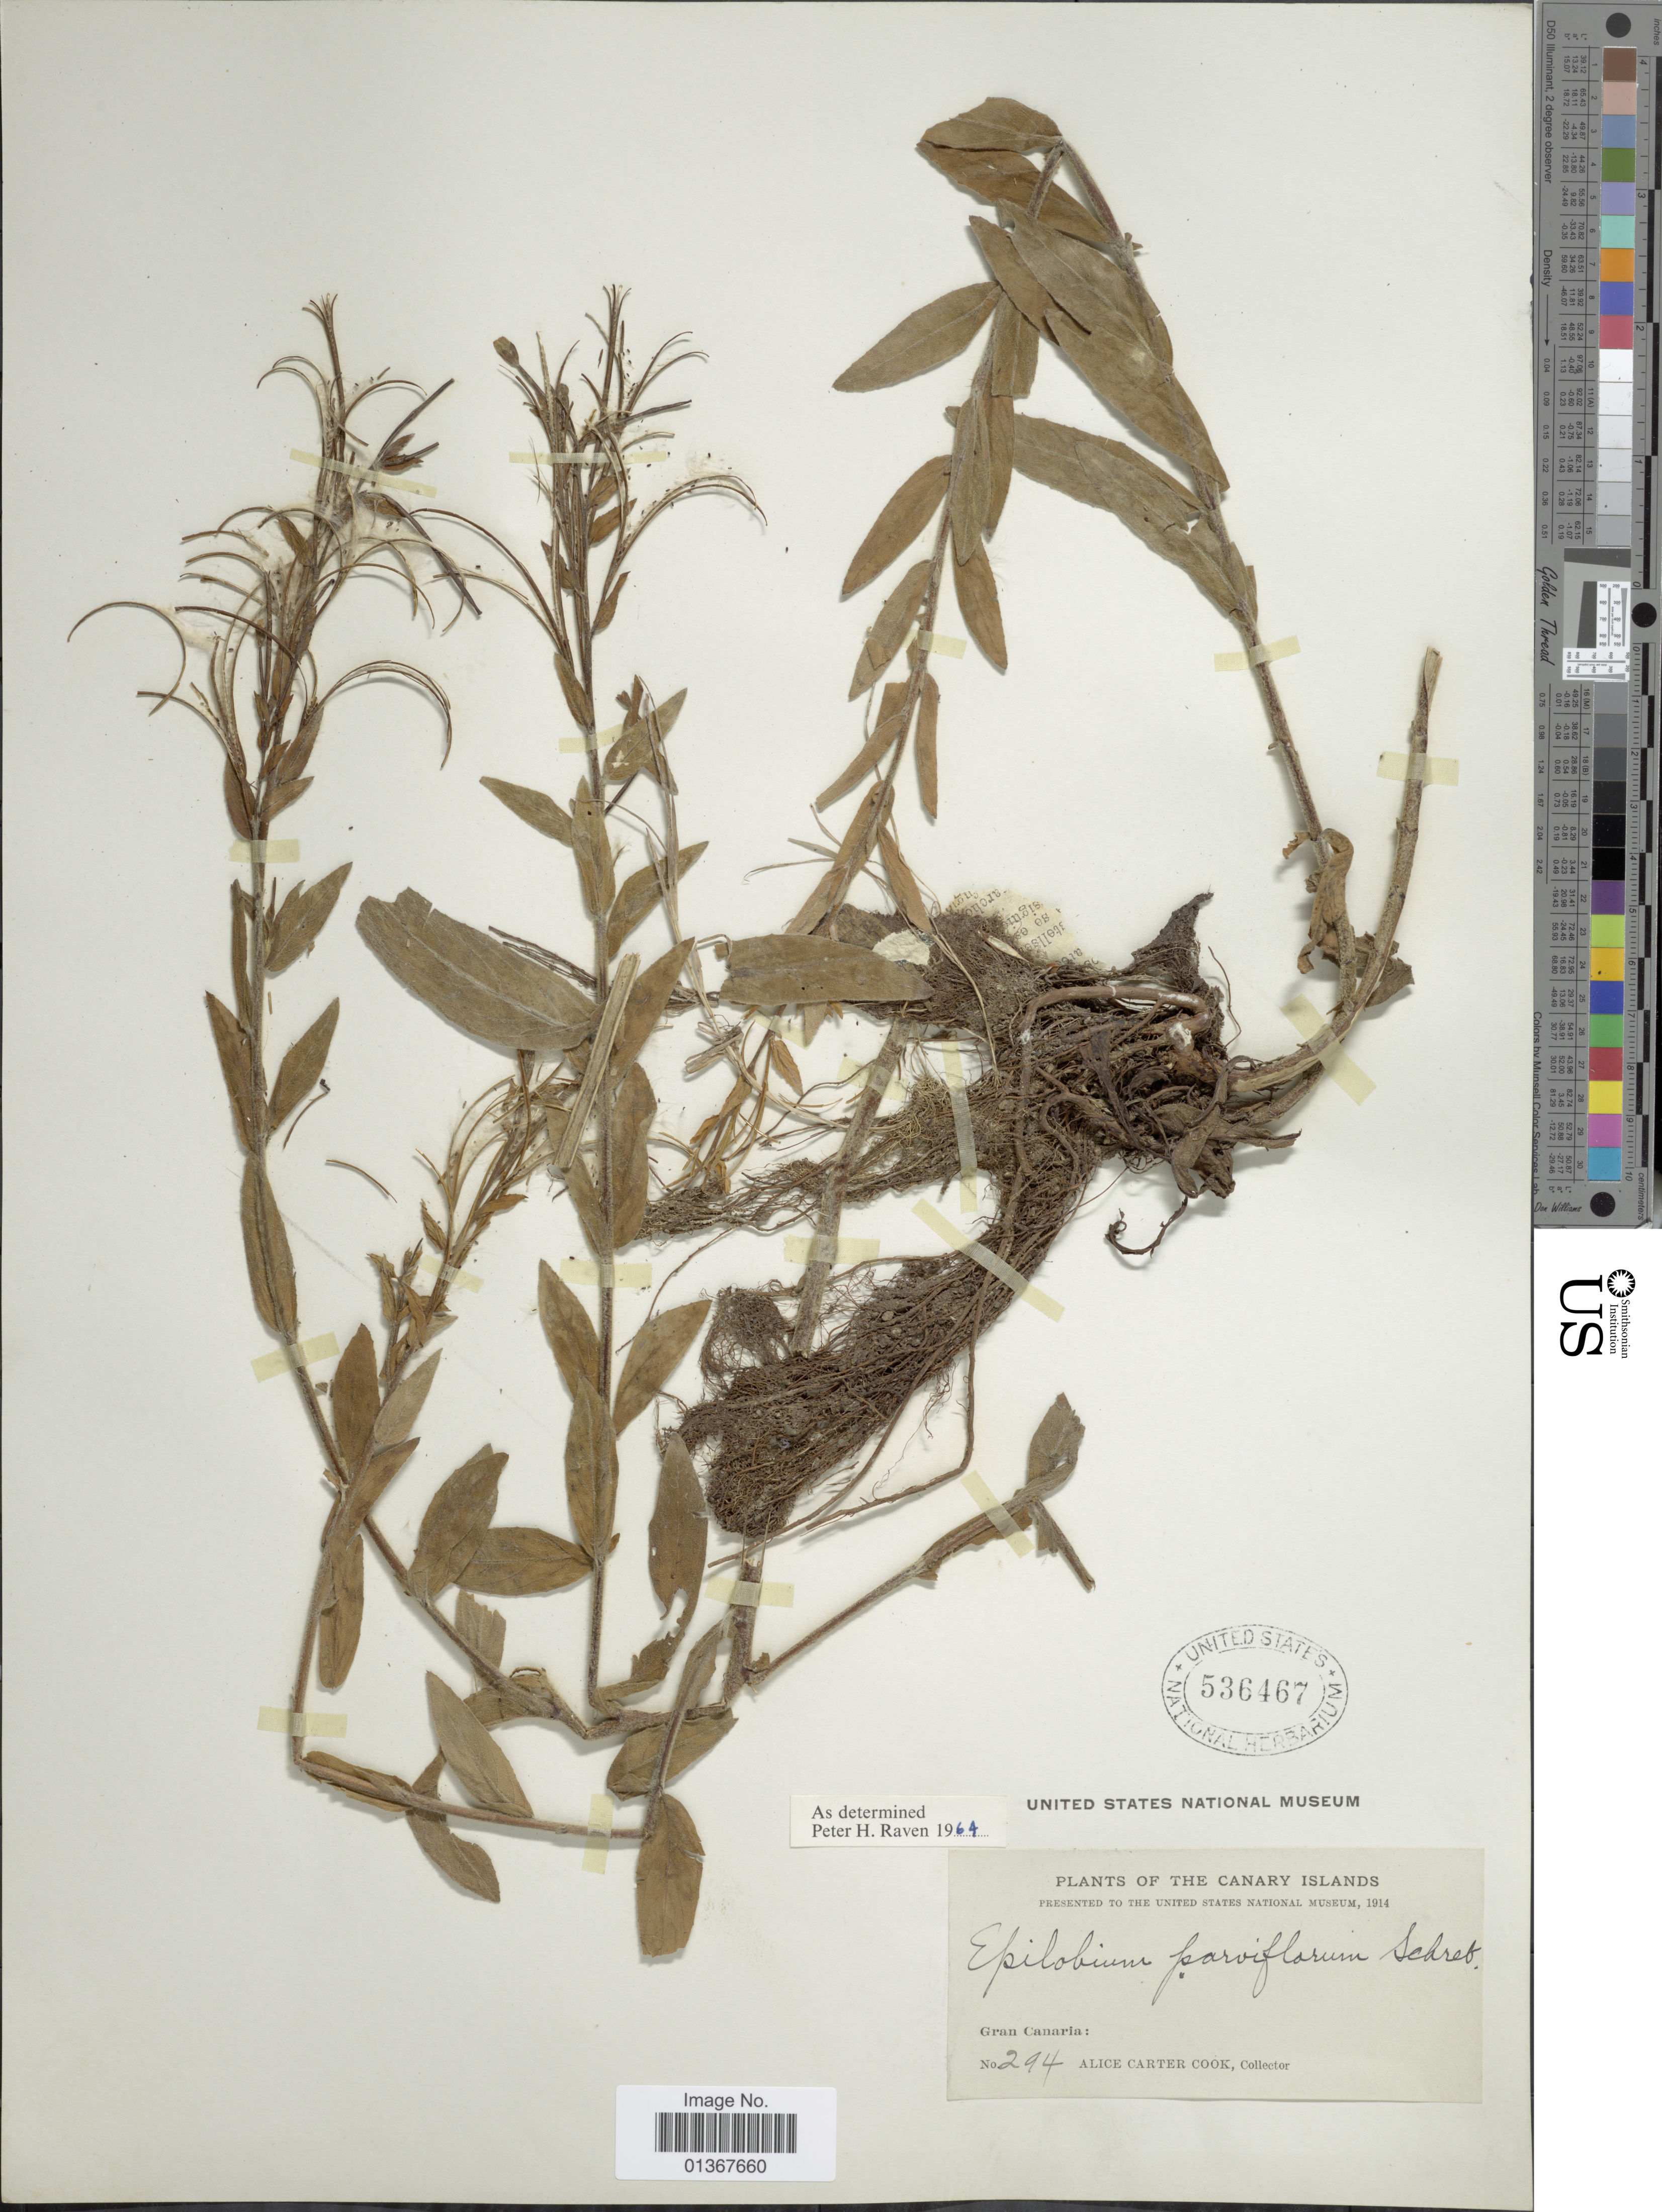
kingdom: Plantae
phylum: Tracheophyta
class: Magnoliopsida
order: Myrtales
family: Onagraceae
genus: Epilobium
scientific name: Epilobium parviflorum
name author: Schreb.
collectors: Alice C. Cook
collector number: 294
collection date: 1914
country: Spain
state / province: Canarias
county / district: Las Palmas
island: Grand Canary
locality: Canary Islands. Gran Canaria.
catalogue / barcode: US 536467